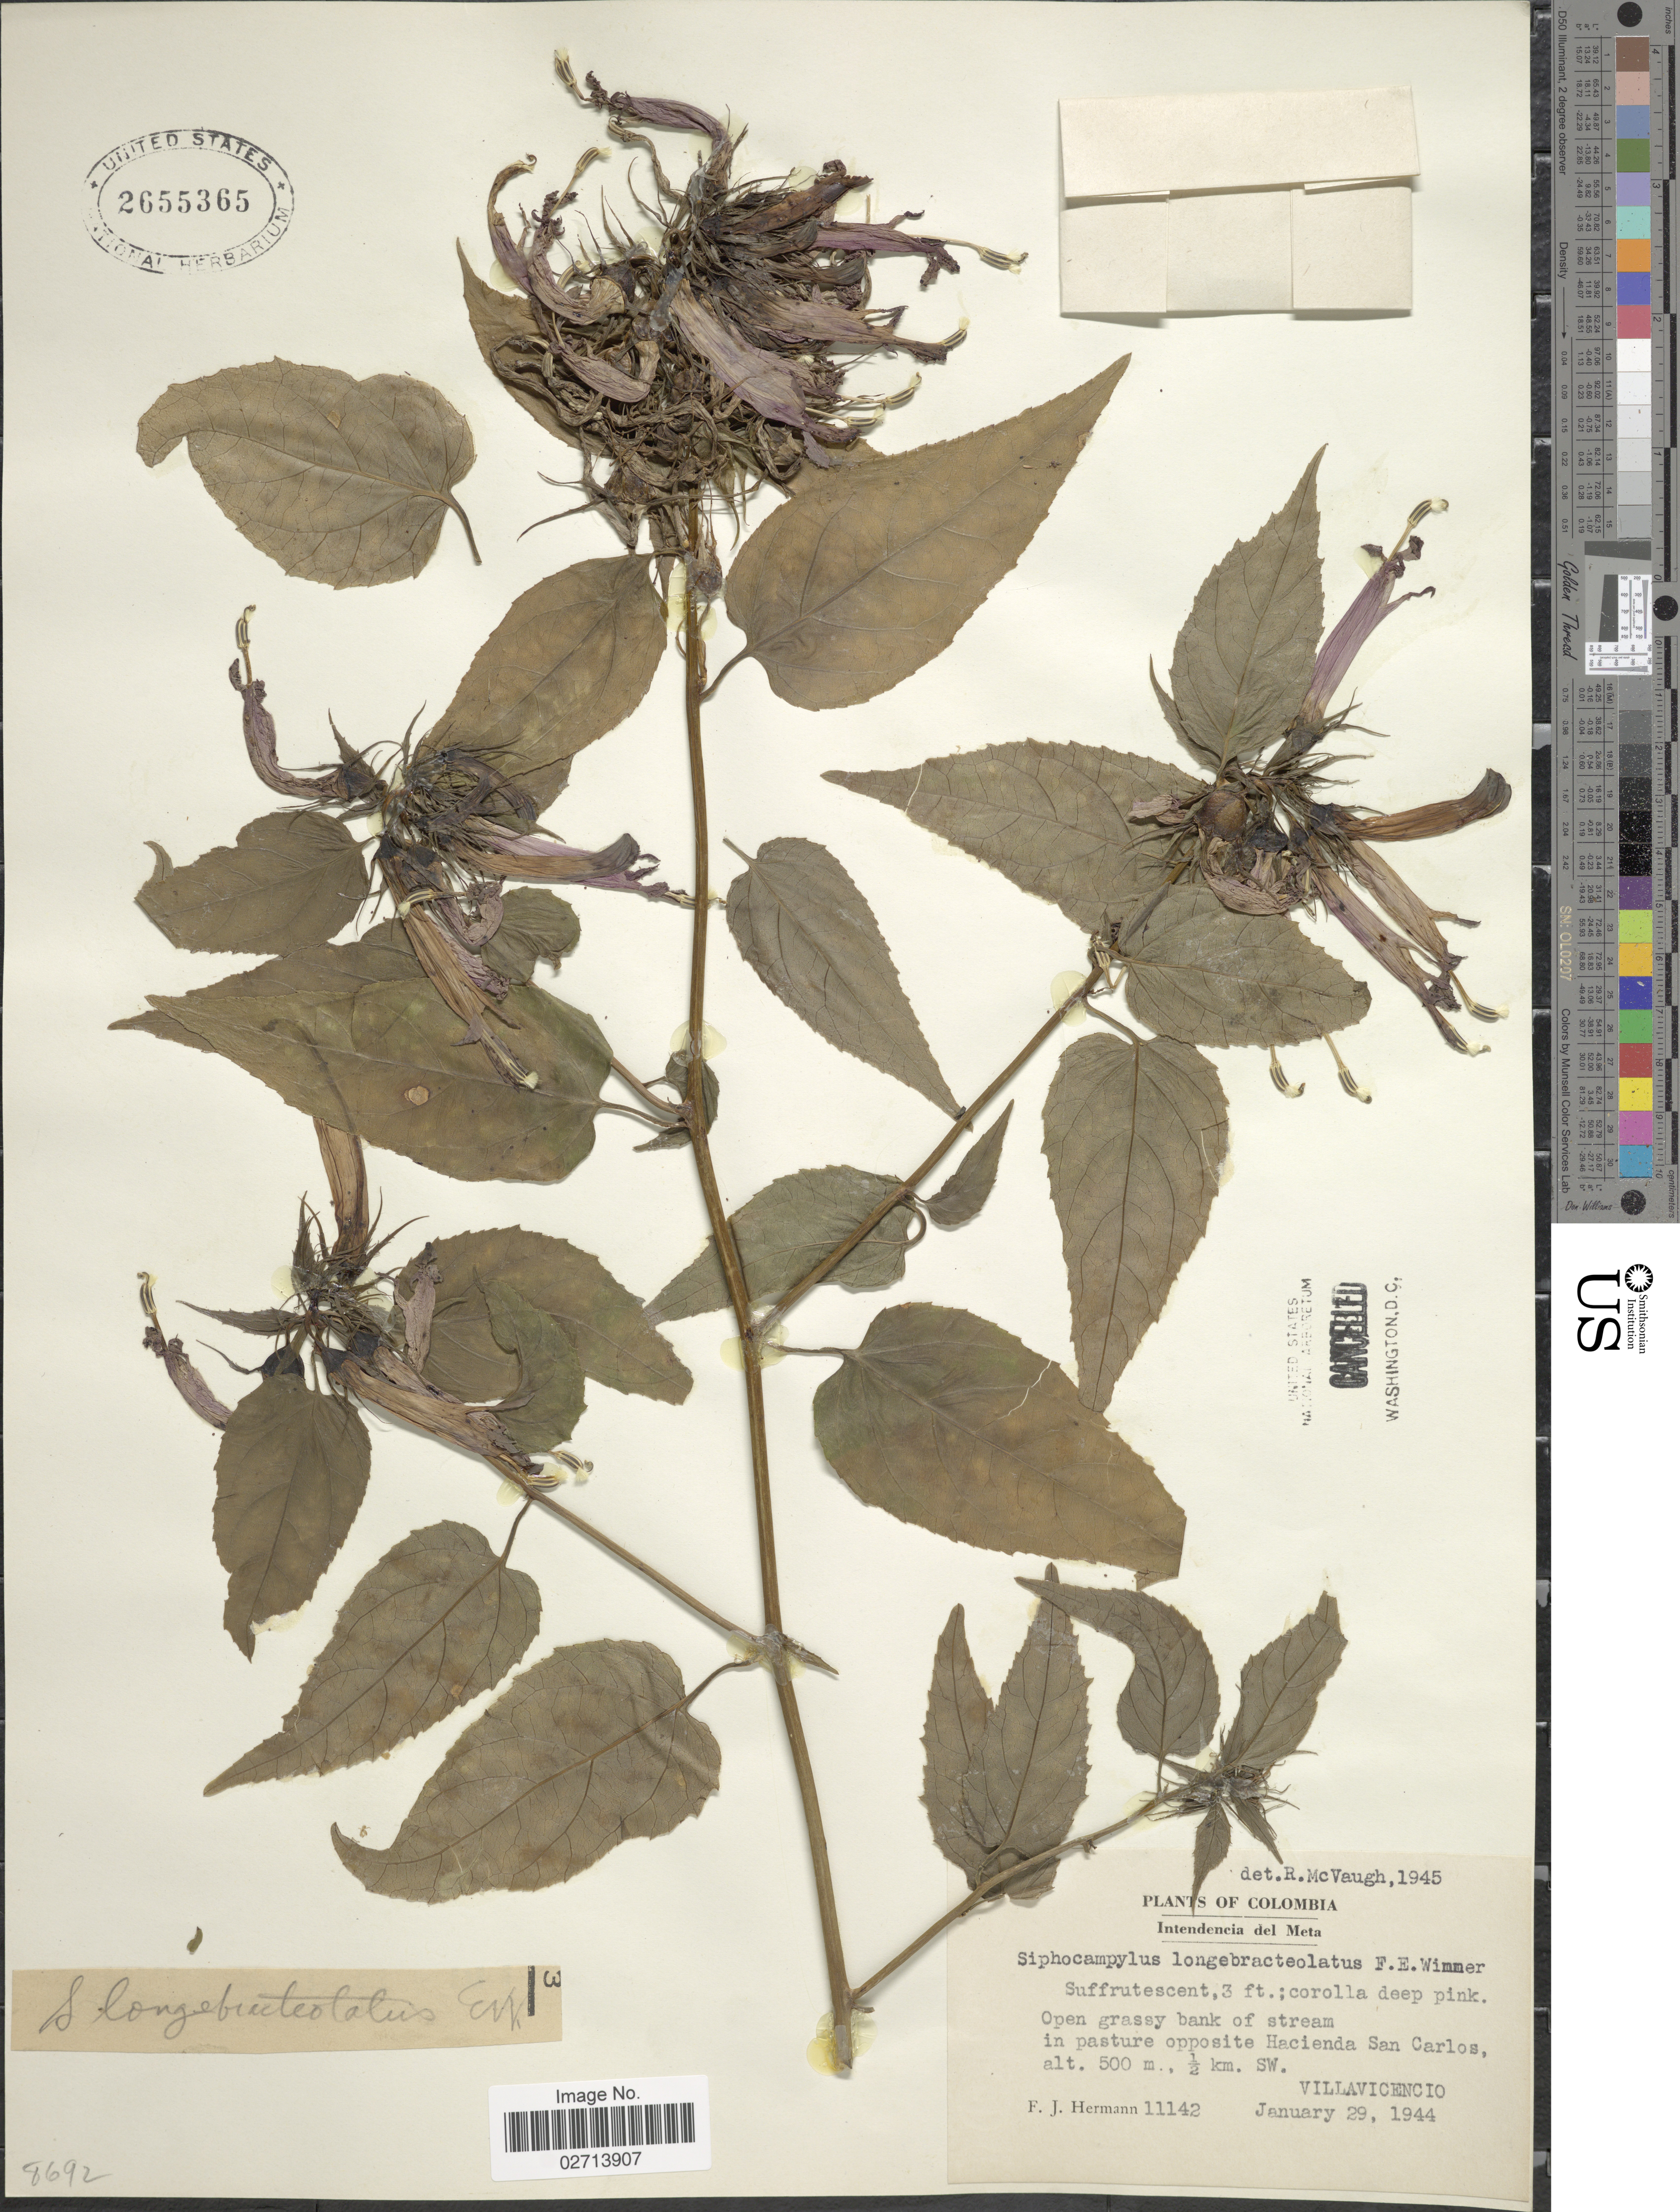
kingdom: Plantae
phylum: Tracheophyta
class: Magnoliopsida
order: Asterales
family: Campanulaceae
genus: Siphocampylus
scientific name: Siphocampylus longebracteolatus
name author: E. Wimm.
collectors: F. J. Hermann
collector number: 11142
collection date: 1944-01-29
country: Colombia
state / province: Meta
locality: Open grassy bank of stream in pasture opposite Hacienda San Carlos, ½ km. SW. Villavicencio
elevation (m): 500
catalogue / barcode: US 2655365